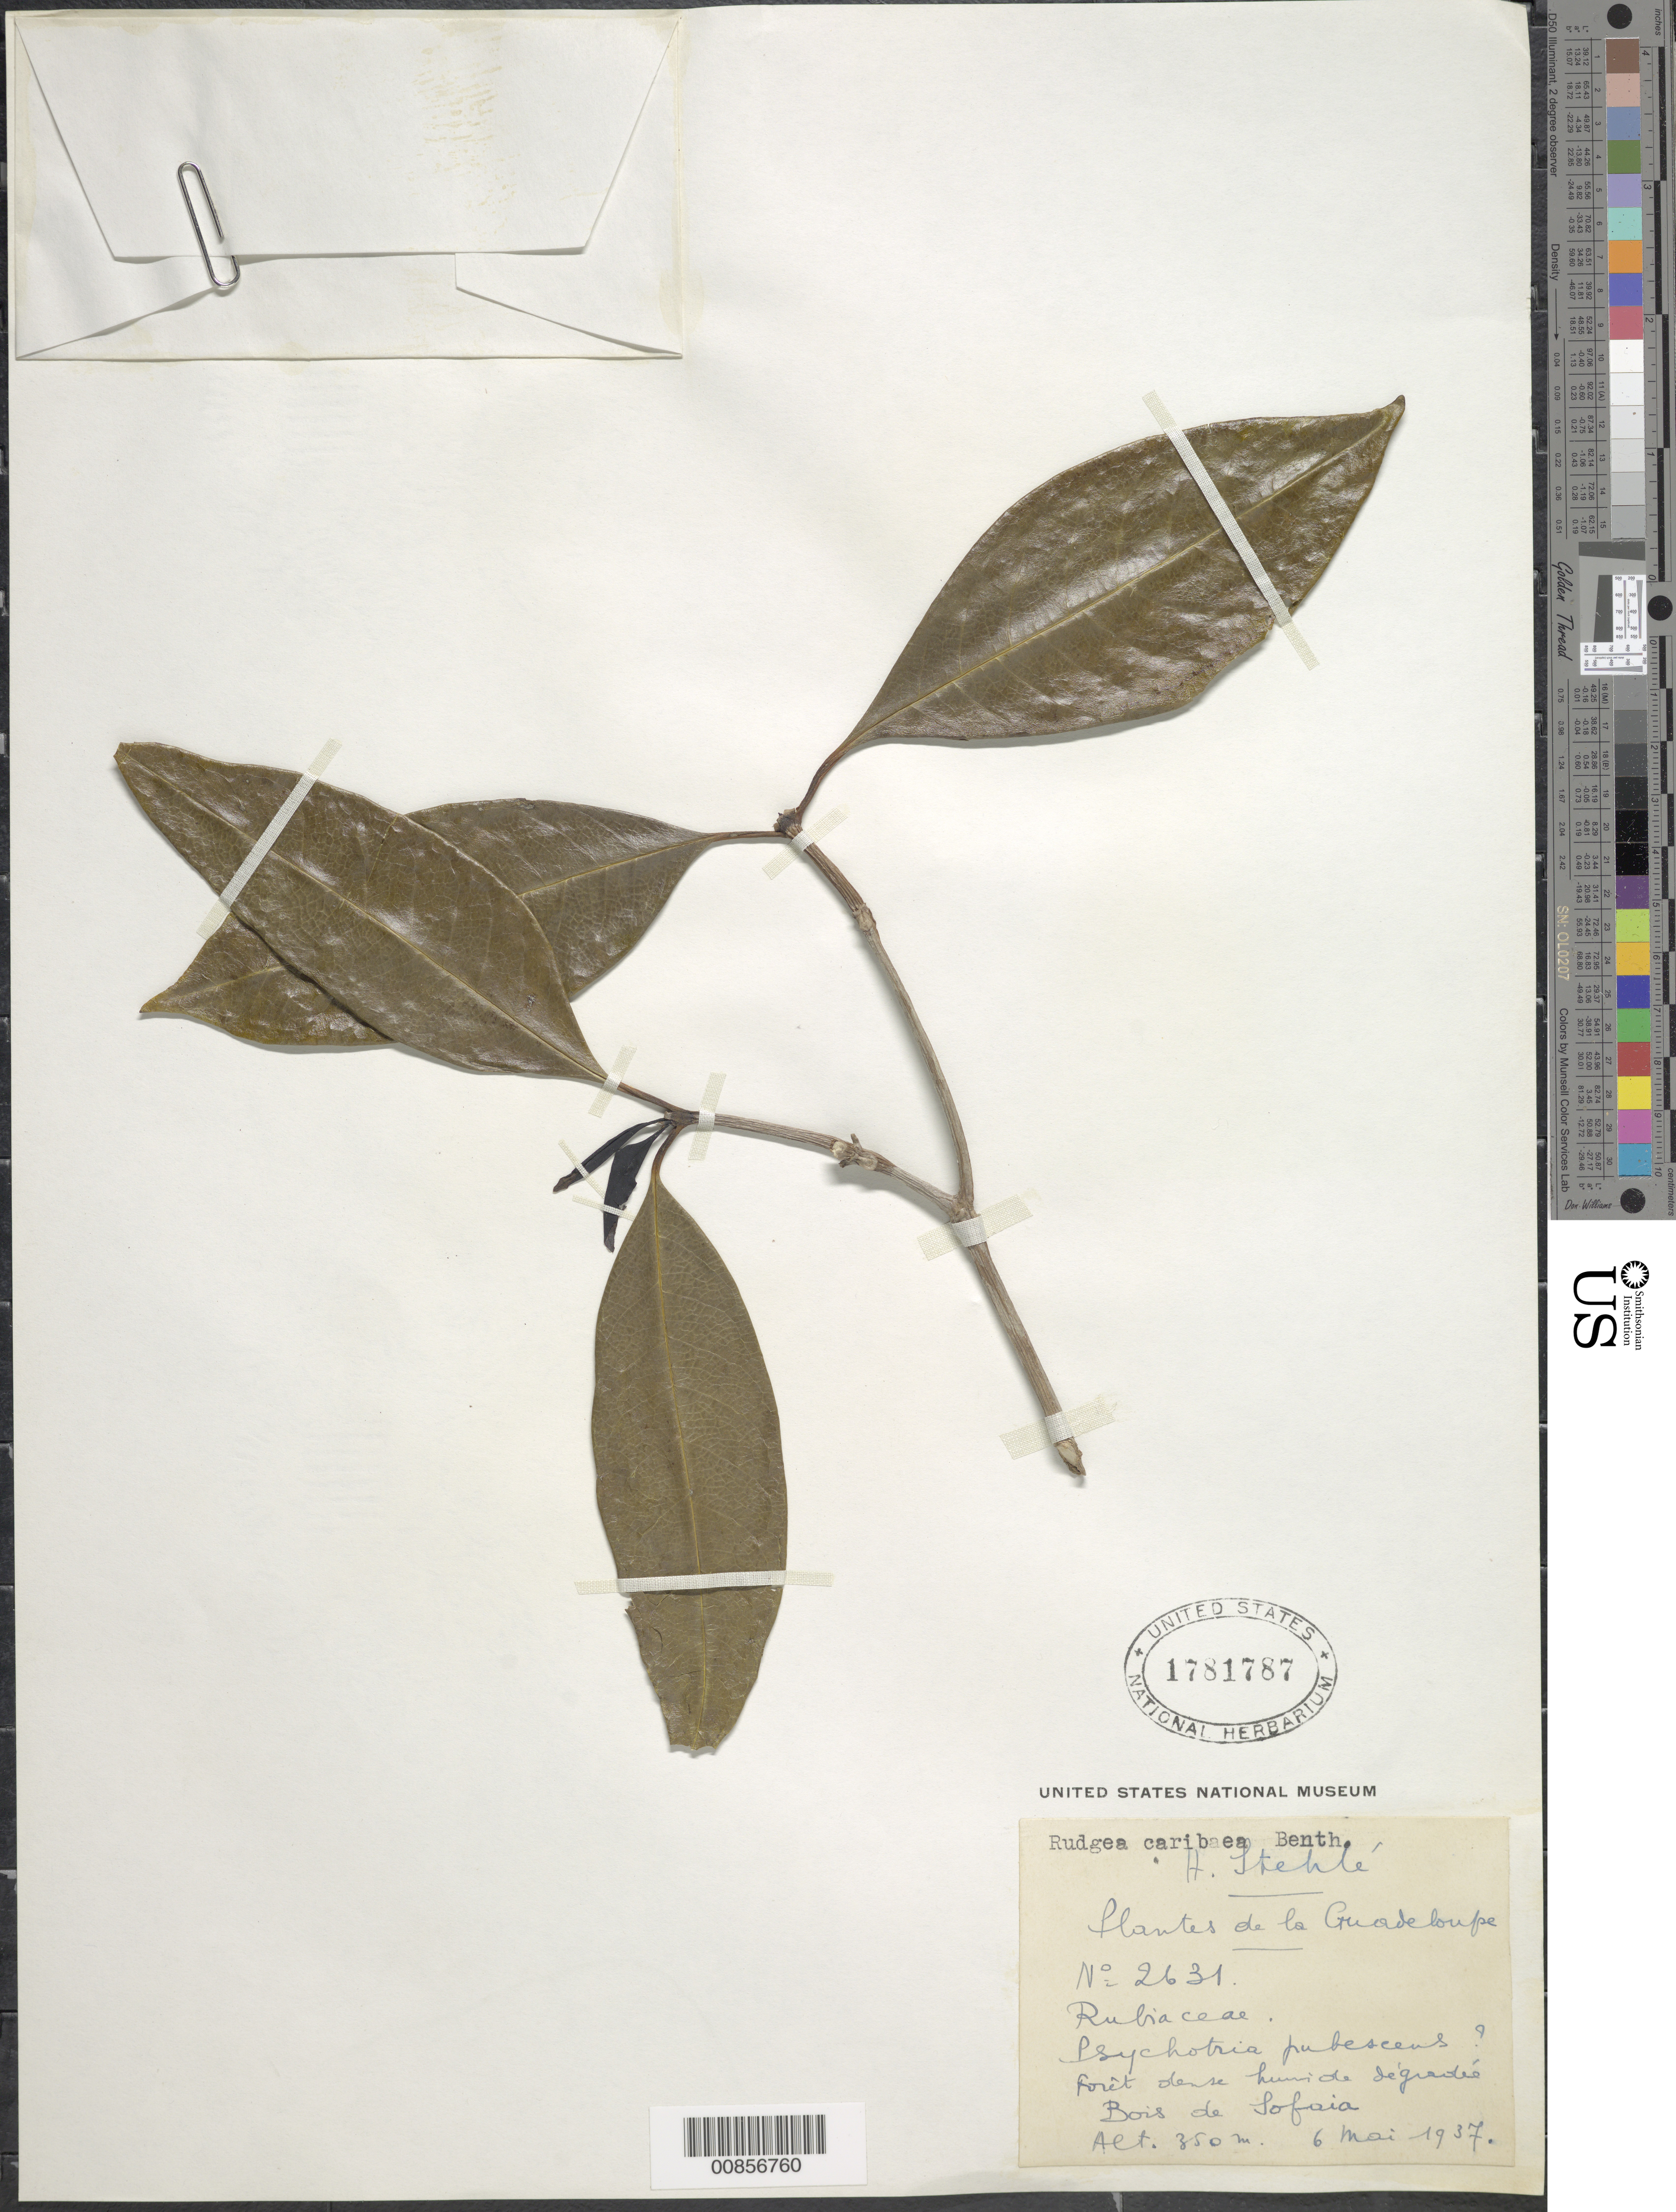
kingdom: Plantae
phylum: Tracheophyta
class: Magnoliopsida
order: Gentianales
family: Rubiaceae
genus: Rudgea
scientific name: Rudgea citrifolia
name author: (Sw.) K. Schum.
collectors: H. Stehlé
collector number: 2631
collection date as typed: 06 May 1937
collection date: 1937-05-06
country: Guadeloupe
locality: Bois de Sofaia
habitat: Forêt dense humide dégradée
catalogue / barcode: US 1781787